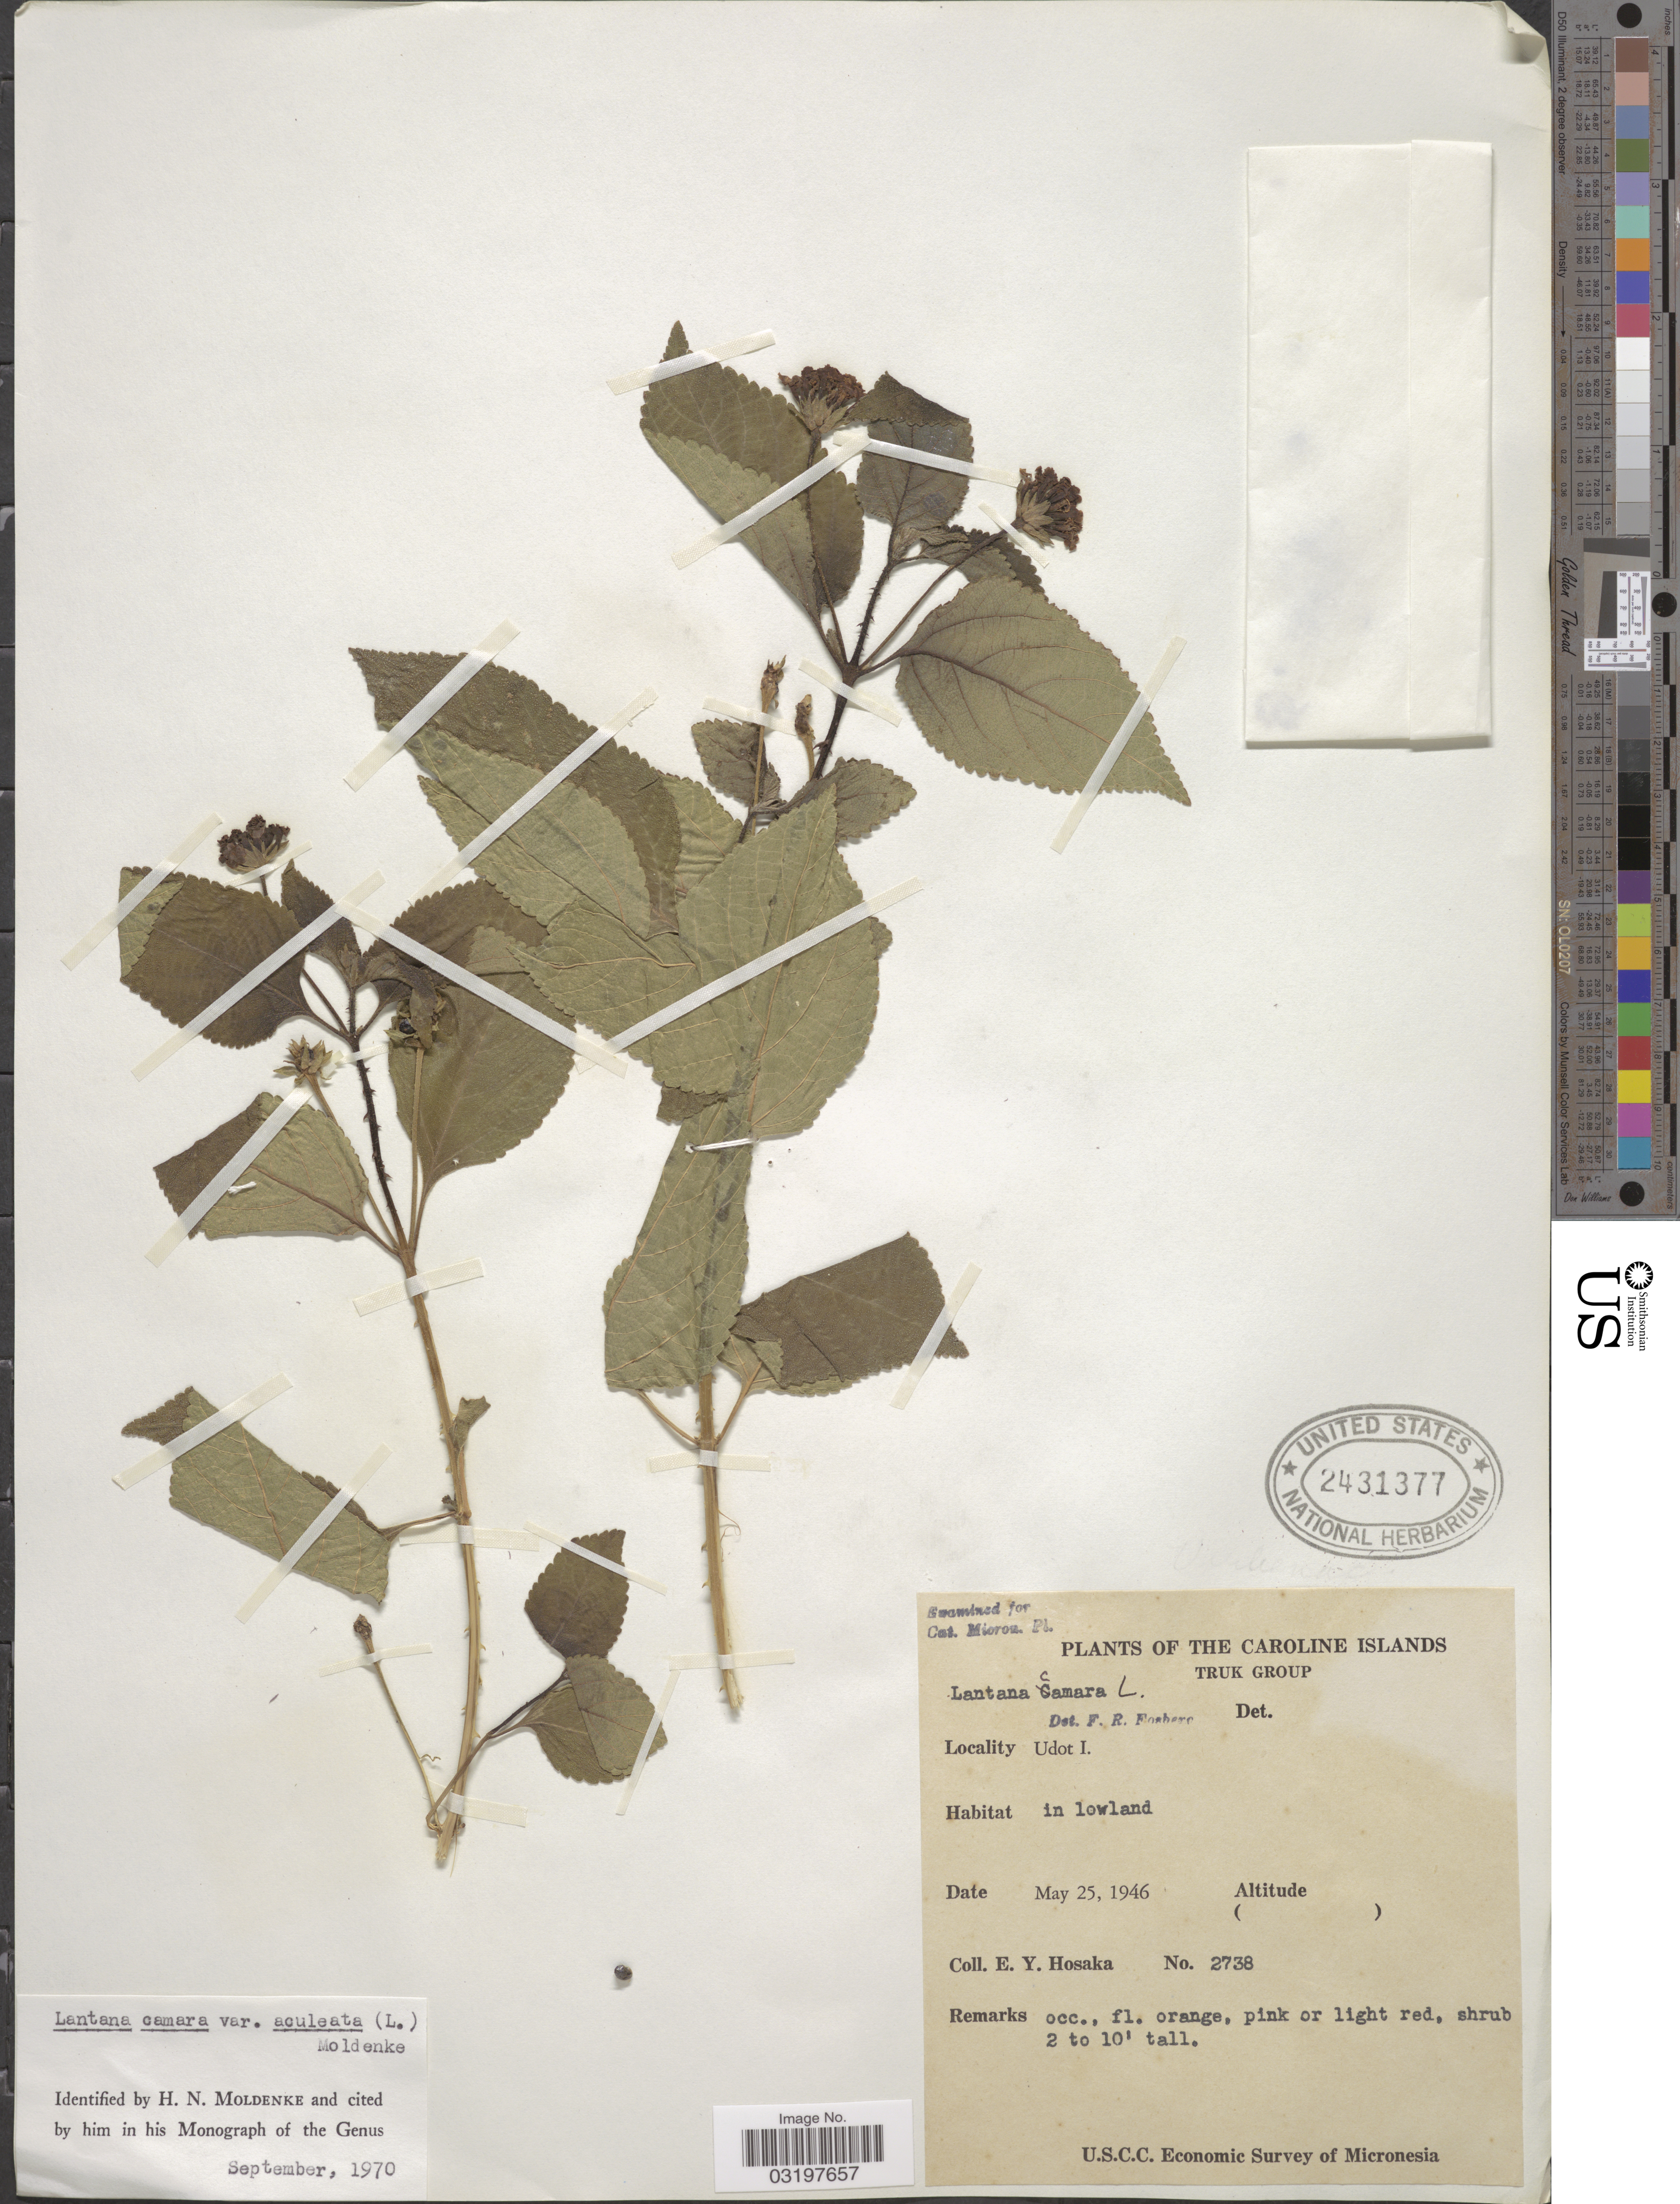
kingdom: Plantae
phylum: Tracheophyta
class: Magnoliopsida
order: Lamiales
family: Verbenaceae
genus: Lantana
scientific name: Lantana camara var. aculeata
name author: (L.) Moldenke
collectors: E. Y. Hosaka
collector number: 2738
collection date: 1946-05-25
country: Micronesia, Federated States of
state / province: Truk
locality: The Caroline Islands. Truk Group. Udot I.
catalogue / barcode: US 2431377